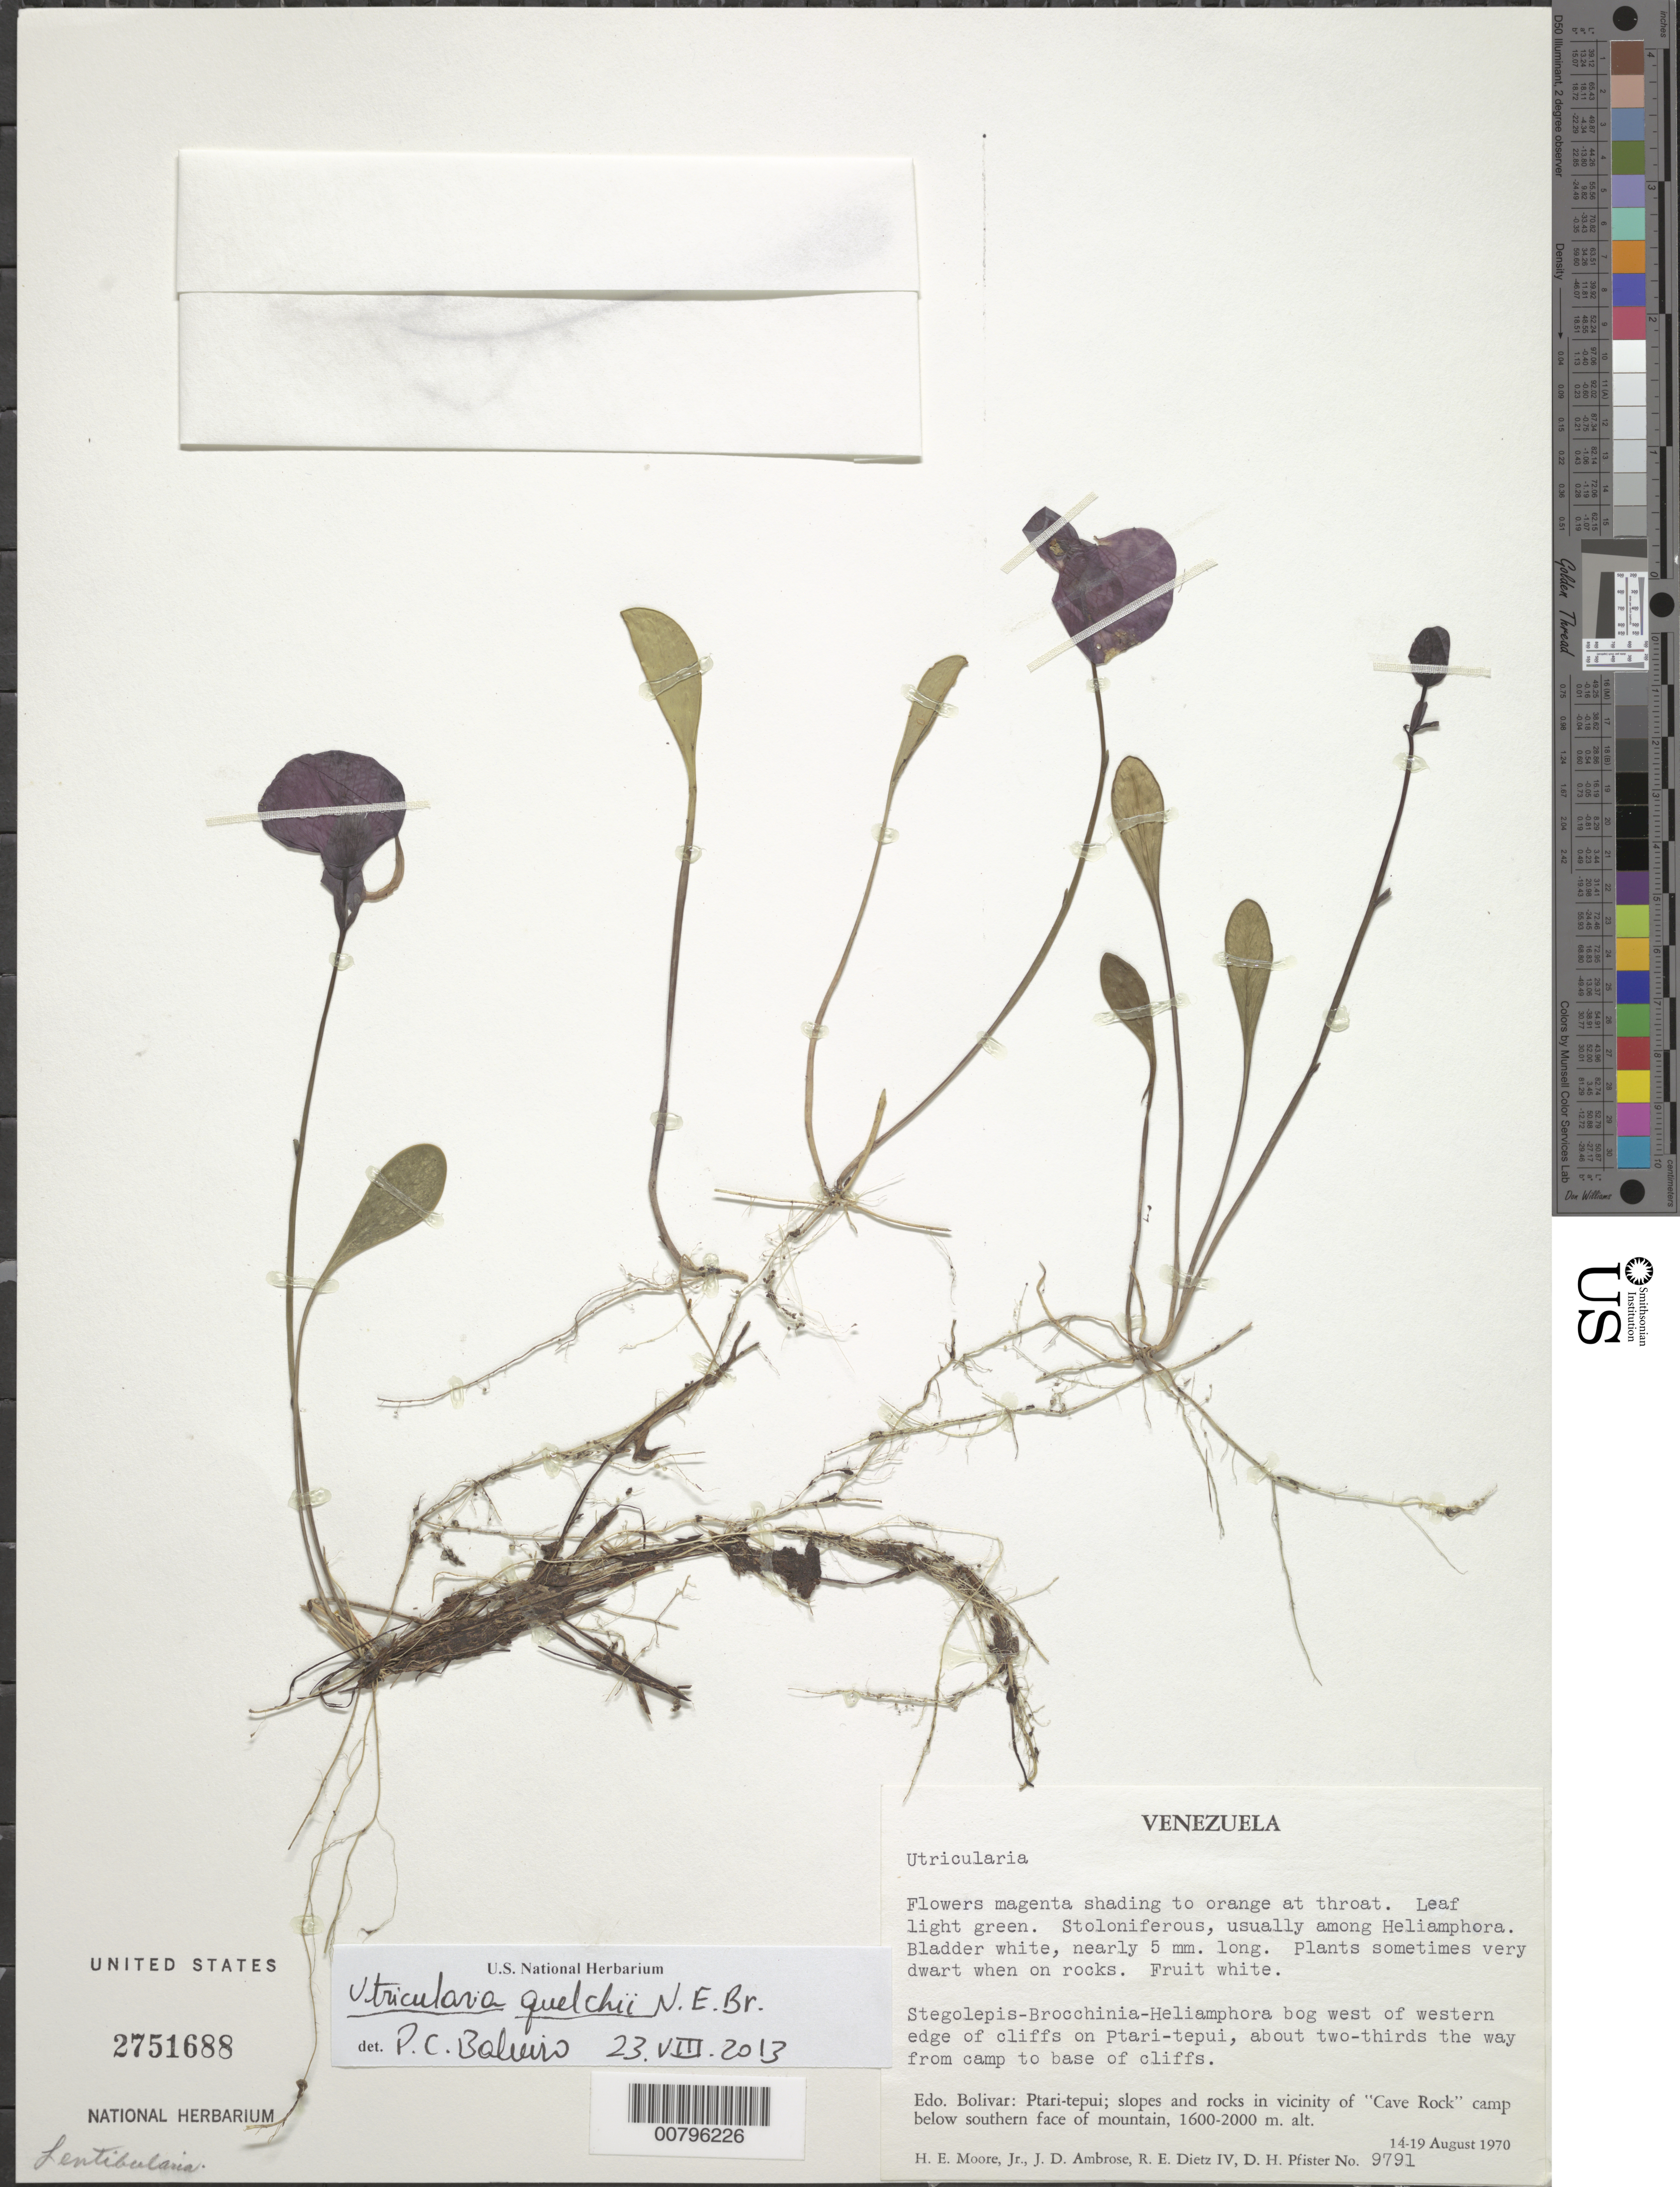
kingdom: Plantae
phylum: Tracheophyta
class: Magnoliopsida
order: Lamiales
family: Lentibulariaceae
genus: Utricularia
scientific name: Utricularia quelchii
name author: N.E. Br.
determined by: Baleeiro, P. C.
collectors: H. E. Moore, J. D. Ambrose, R. Dietz & D. H. Pfister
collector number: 9791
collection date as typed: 14-Aug-70 to 19-Aug-70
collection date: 1970-08-14/1970-08-19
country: Venezuela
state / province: Bolívar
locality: Ptari-tepuí, vicinity of "Cave Rock" camp below southern face of mountain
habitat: Stegolepis-Brocchinia-Heliamphora bog W of western edge of cliffs on Ptari-tepui, about 2/3 the way from camp to base of cliffs.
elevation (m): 1600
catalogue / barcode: US 2751688